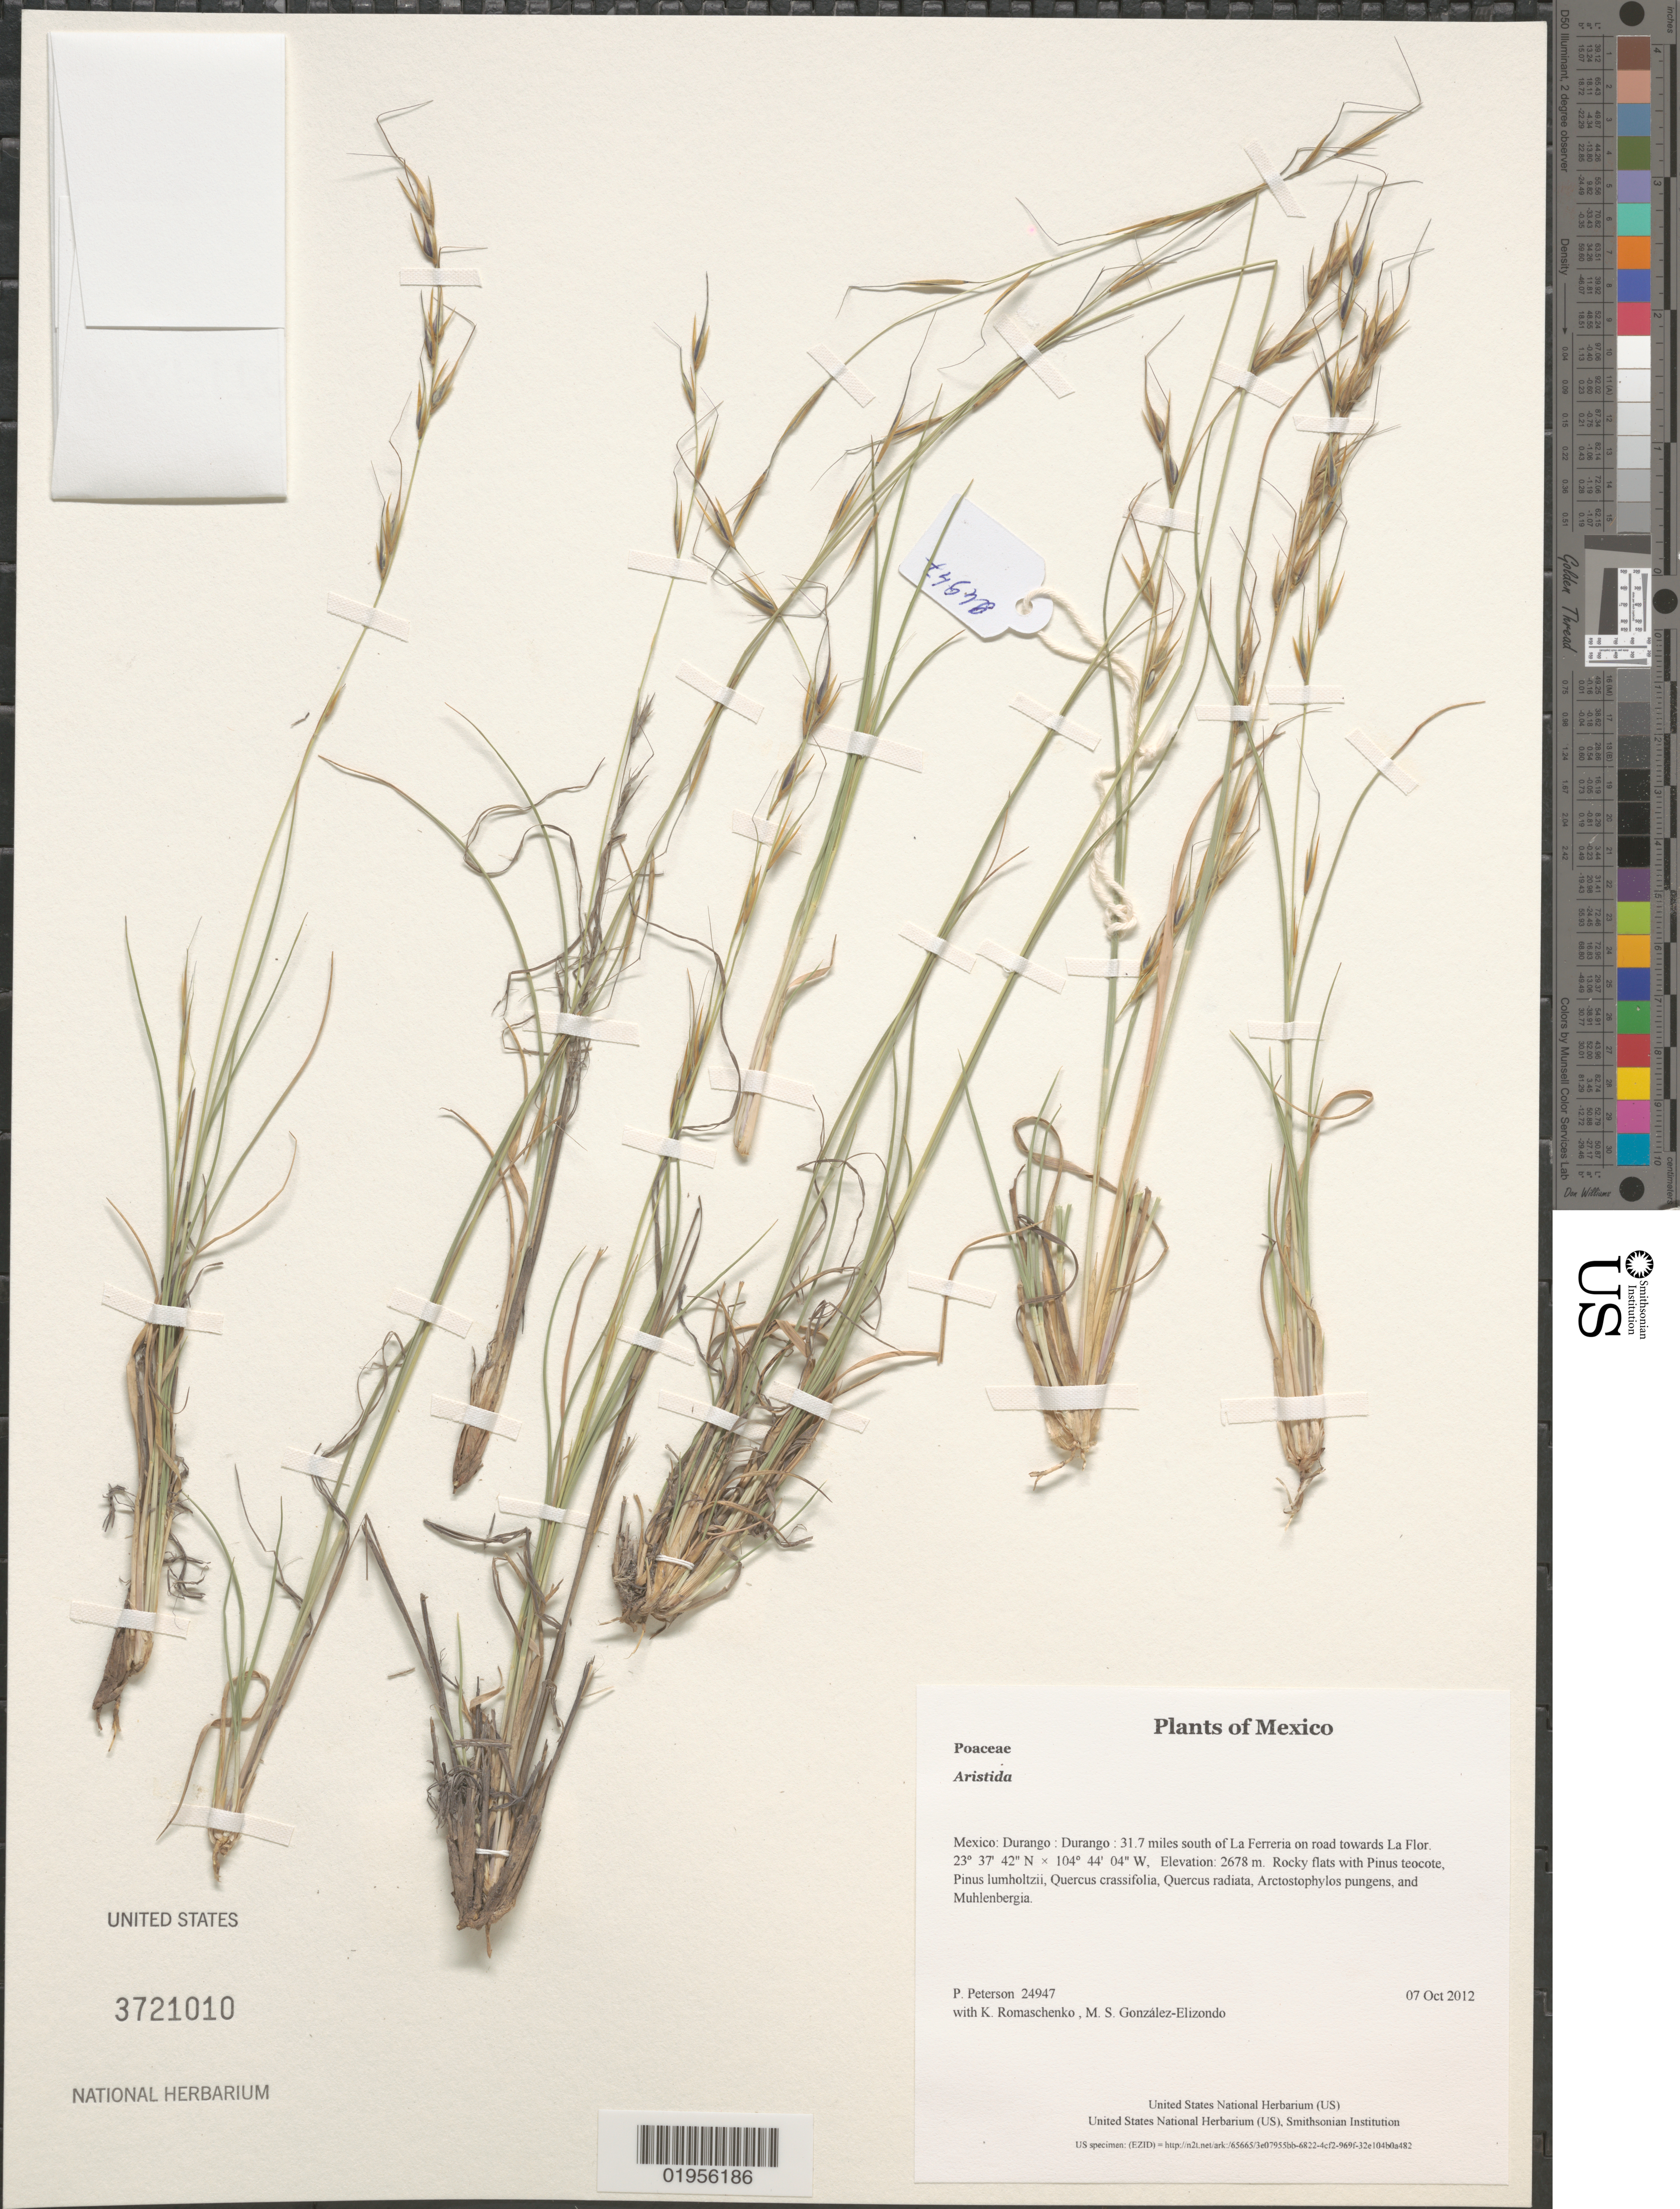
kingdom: Plantae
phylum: Tracheophyta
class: Liliopsida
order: Poales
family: Poaceae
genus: Aristida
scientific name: Aristida sp.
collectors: P. M. Peterson, K. Romaschenko & M. S. González-Elizondo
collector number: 24947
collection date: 2012-10-07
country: Mexico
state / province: Durango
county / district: Durango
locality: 31.7 miles south of La Ferreria on road towards La Flor.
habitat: Rocky flats with Pinus teocote, Pinus lumholtzii, Quercus crassifolia, Quercus radiata, Arctostophylos pungens, and Muhlenbergia.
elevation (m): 2678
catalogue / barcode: US 3721010